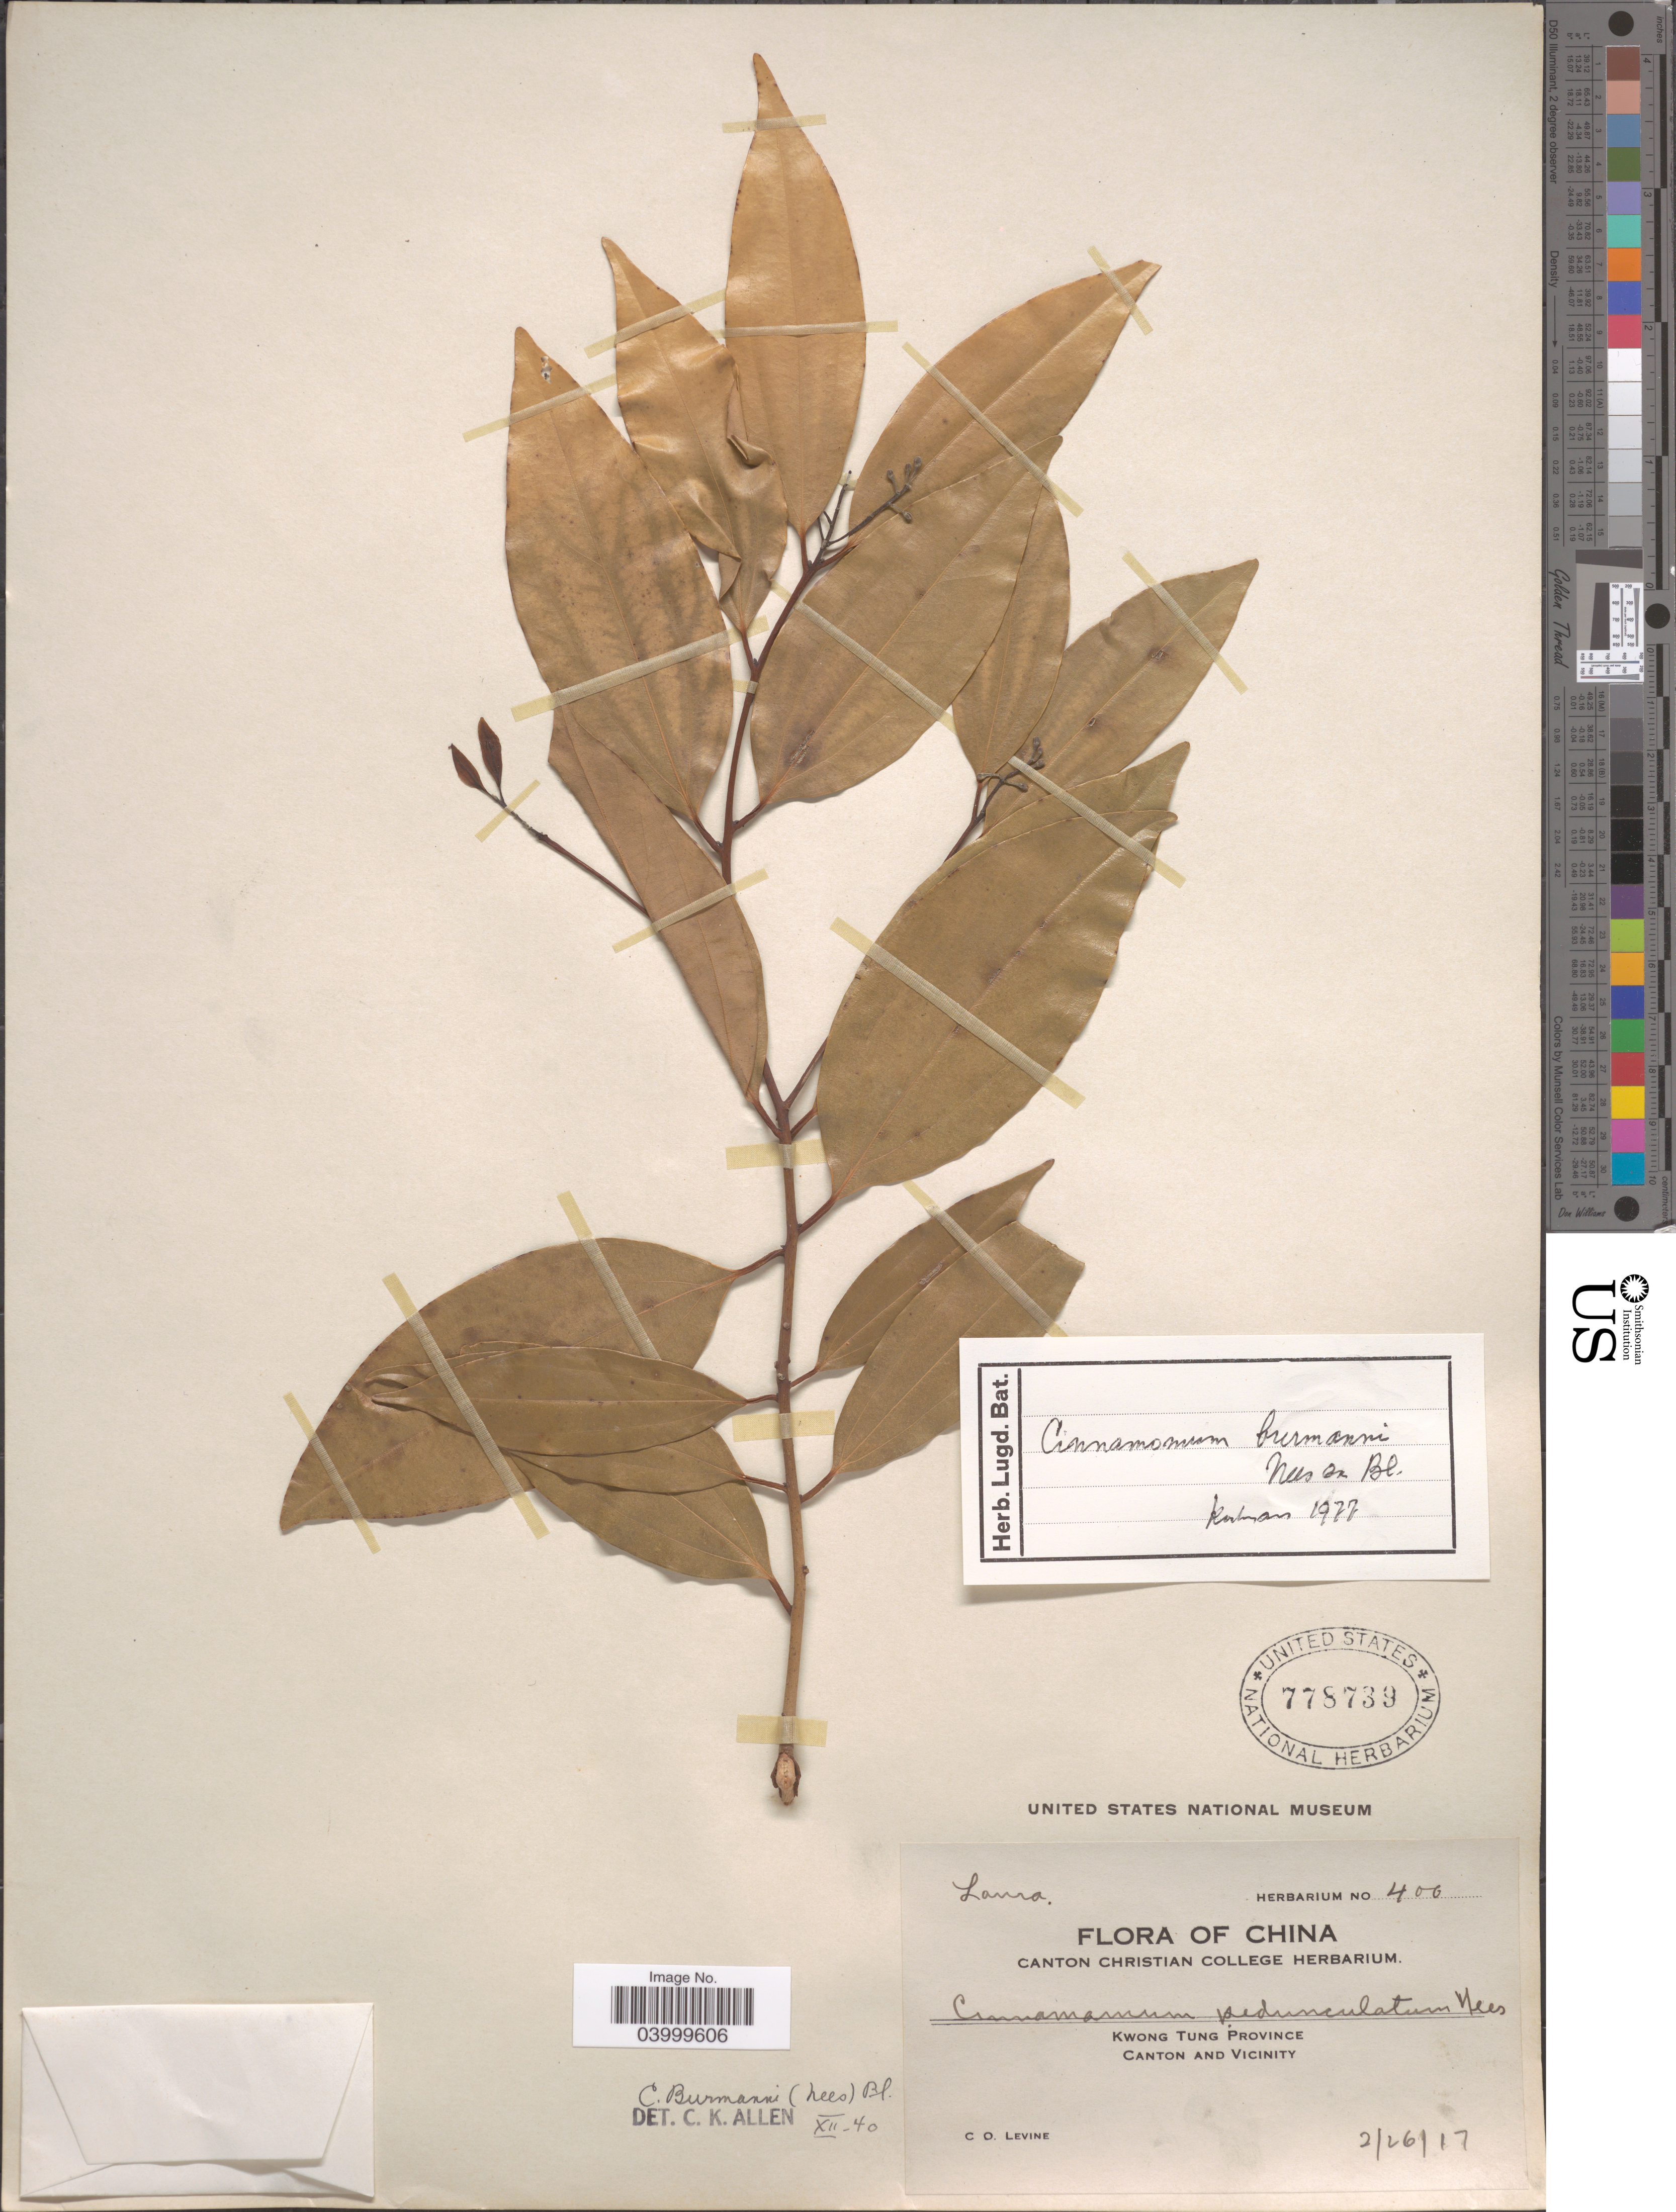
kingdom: Plantae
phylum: Tracheophyta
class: Magnoliopsida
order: Laurales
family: Lauraceae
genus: Cinnamomum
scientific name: Cinnamomum burmannii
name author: (Nees & T. Nees) Blume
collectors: C. O. Levine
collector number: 400*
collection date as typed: Transcribed d/m/y: 26/2/17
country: China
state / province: Guangdong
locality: Kwong Tung Province. Canton and Vicinity.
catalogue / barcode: US 778739